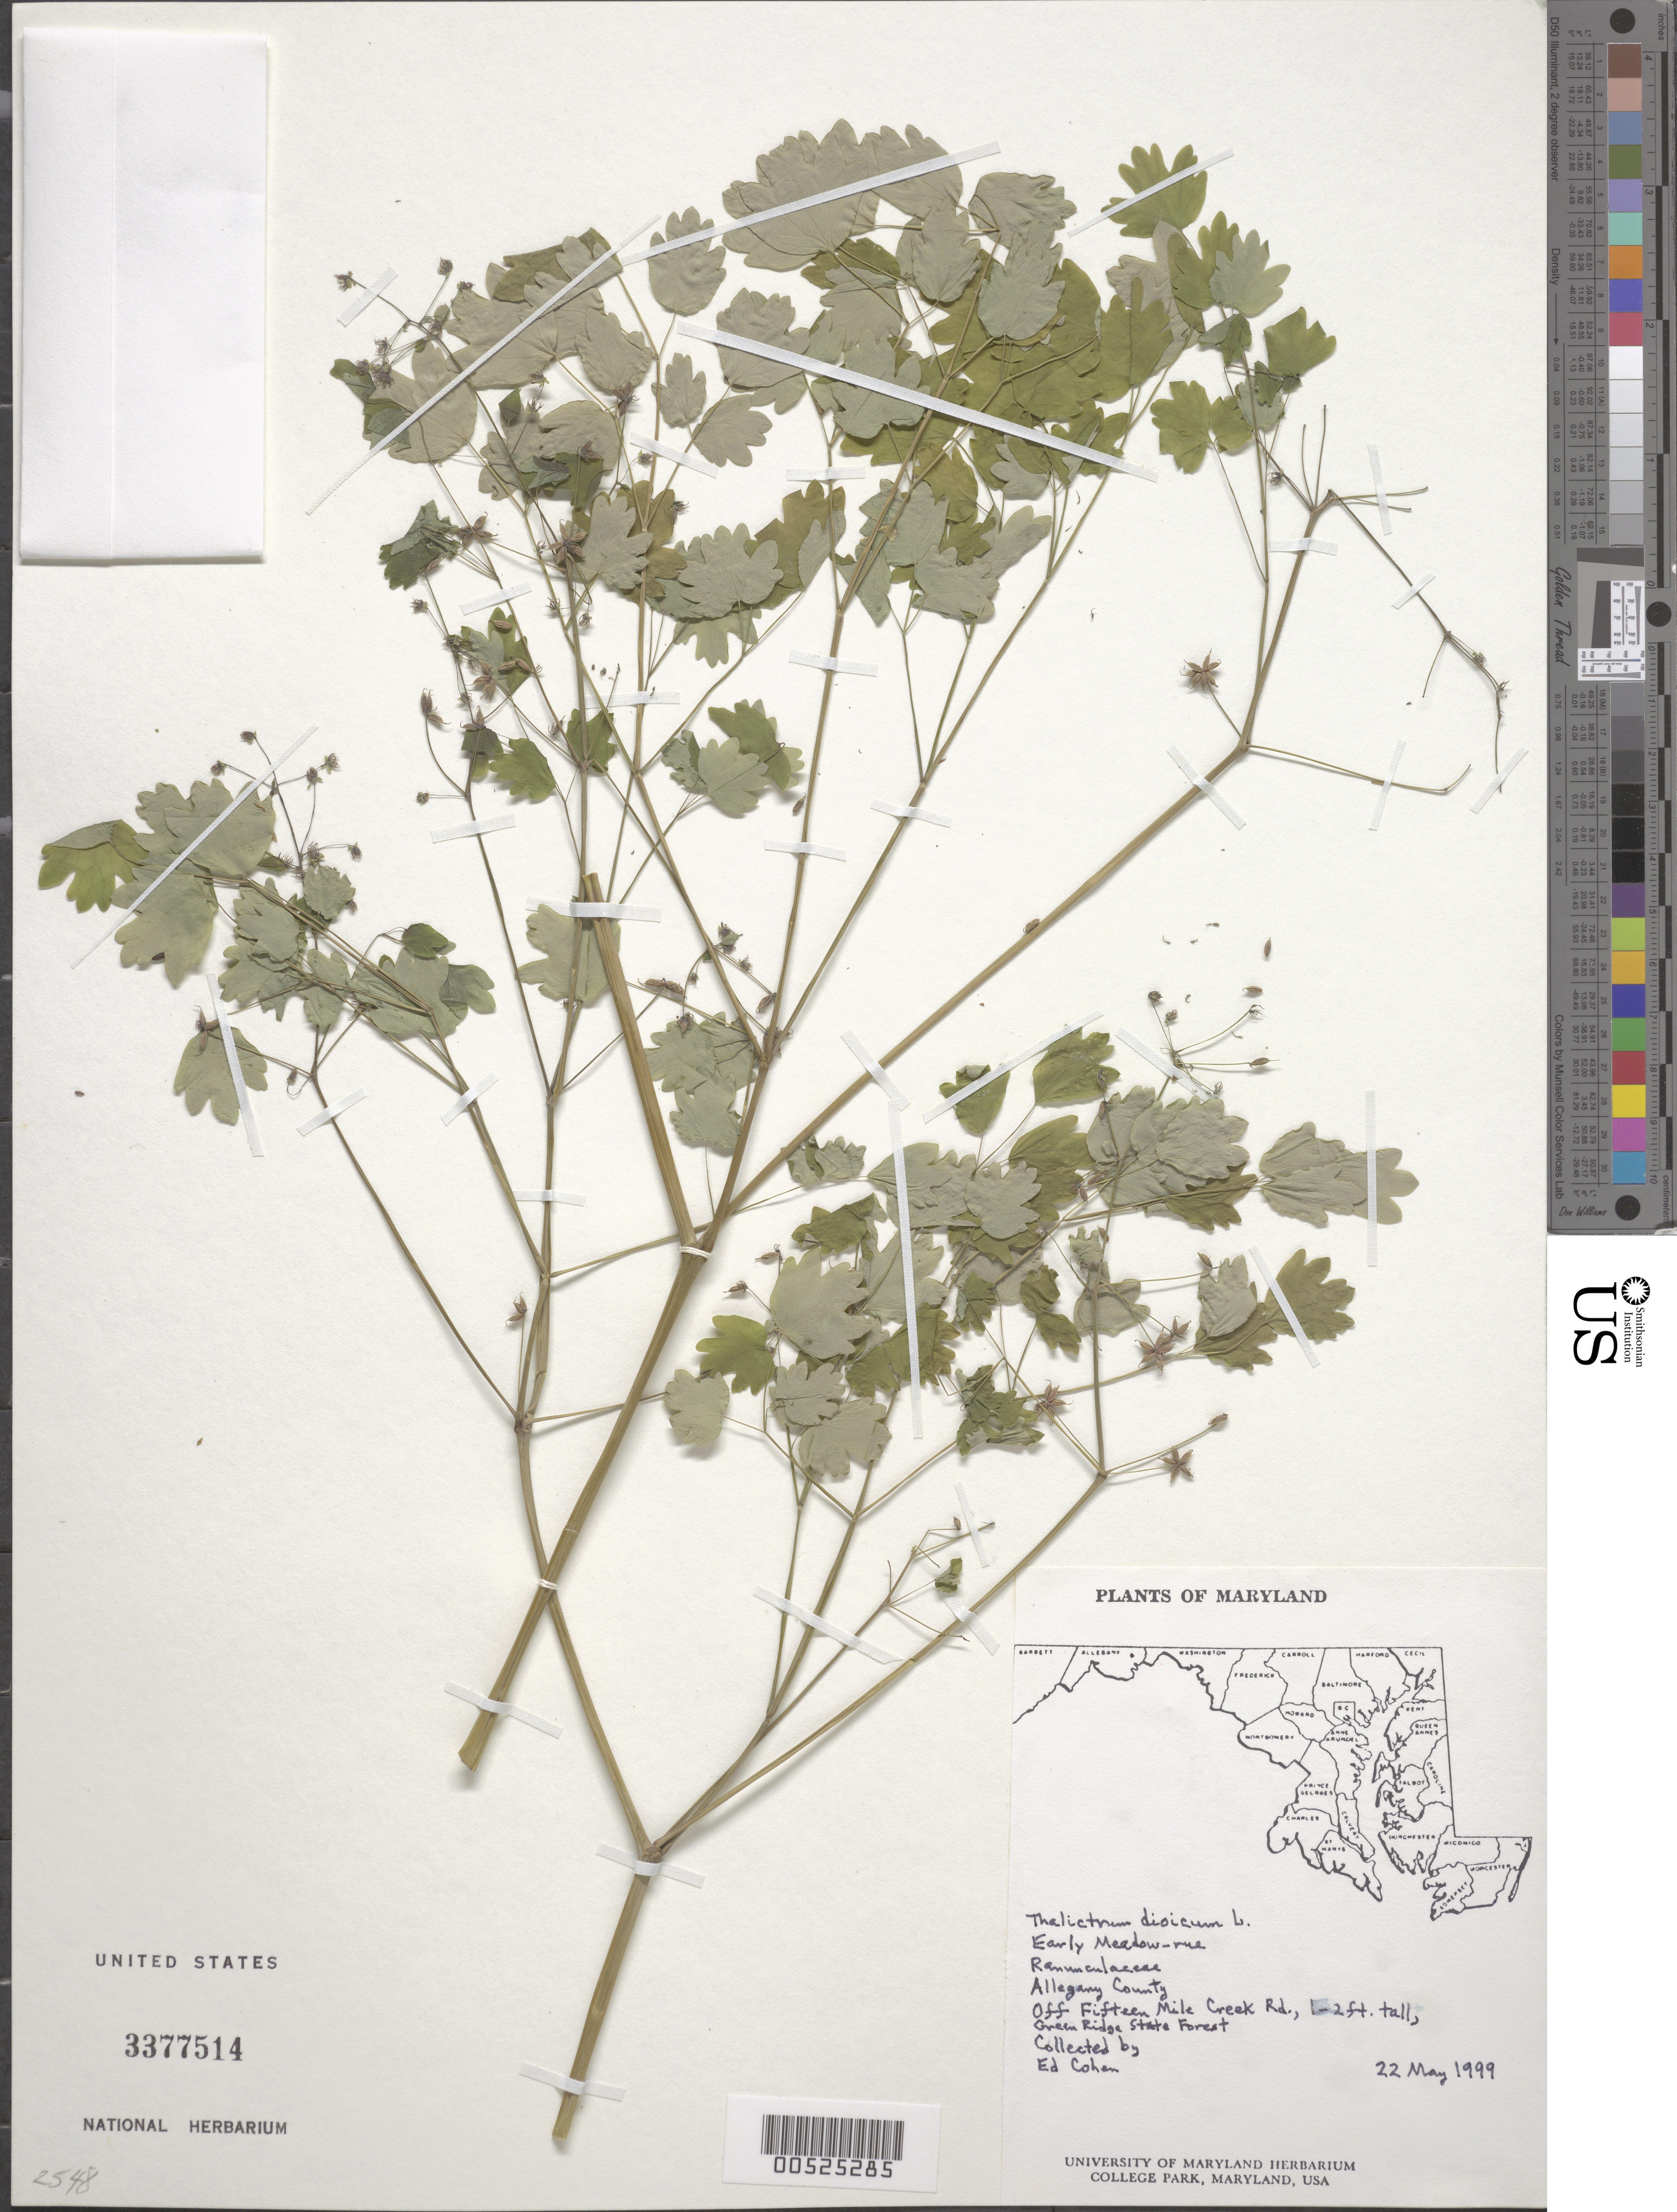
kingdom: Plantae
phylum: Tracheophyta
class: Magnoliopsida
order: Ranunculales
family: Ranunculaceae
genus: Thalictrum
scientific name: Thalictrum dioicum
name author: L.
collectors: E. Cohen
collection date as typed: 22 May 1999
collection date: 1999-05-22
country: United States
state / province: Maryland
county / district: Allegany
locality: Off fifteen mile creek rd., green ridge state forest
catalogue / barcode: US 3377514